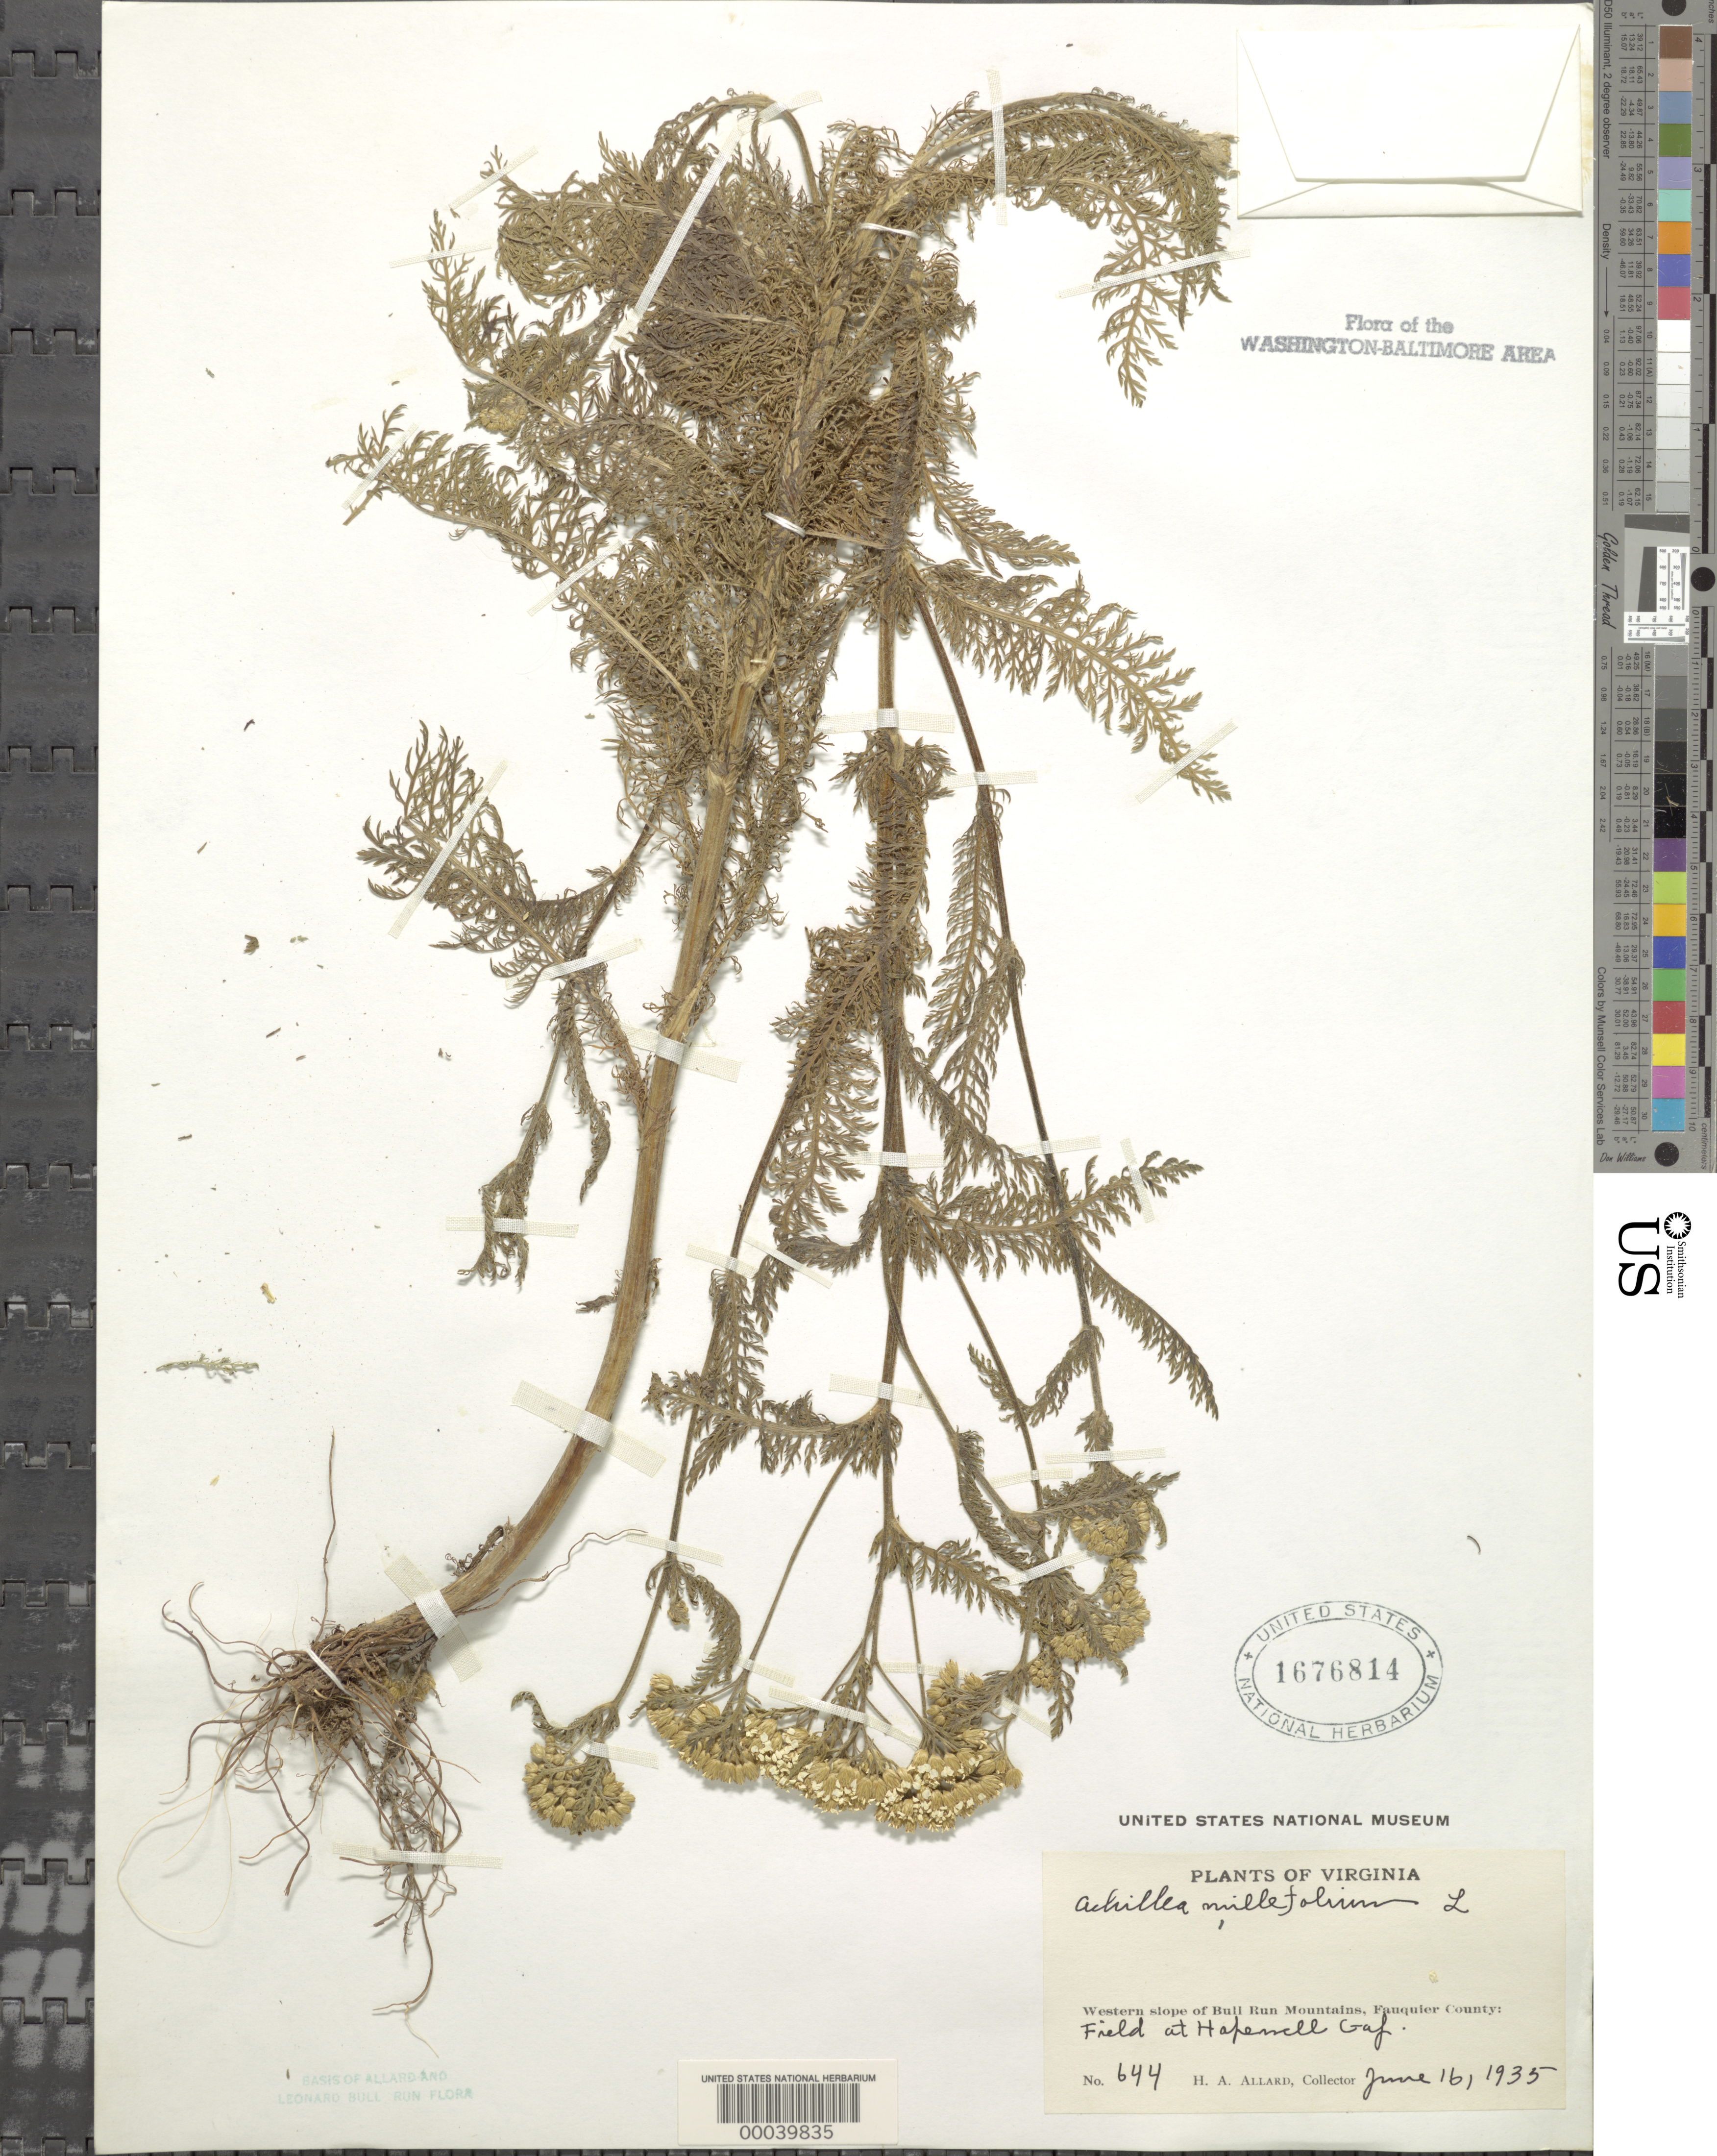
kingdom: Plantae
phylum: Tracheophyta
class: Magnoliopsida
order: Asterales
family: Asteraceae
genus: Achillea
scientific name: Achillea millefolium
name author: L.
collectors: H. A. Allard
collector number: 644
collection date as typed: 16 Jun 1935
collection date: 1935-06-16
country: United States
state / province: Virginia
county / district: Fauquier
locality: Hopewell Gap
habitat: Field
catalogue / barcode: US 1676814